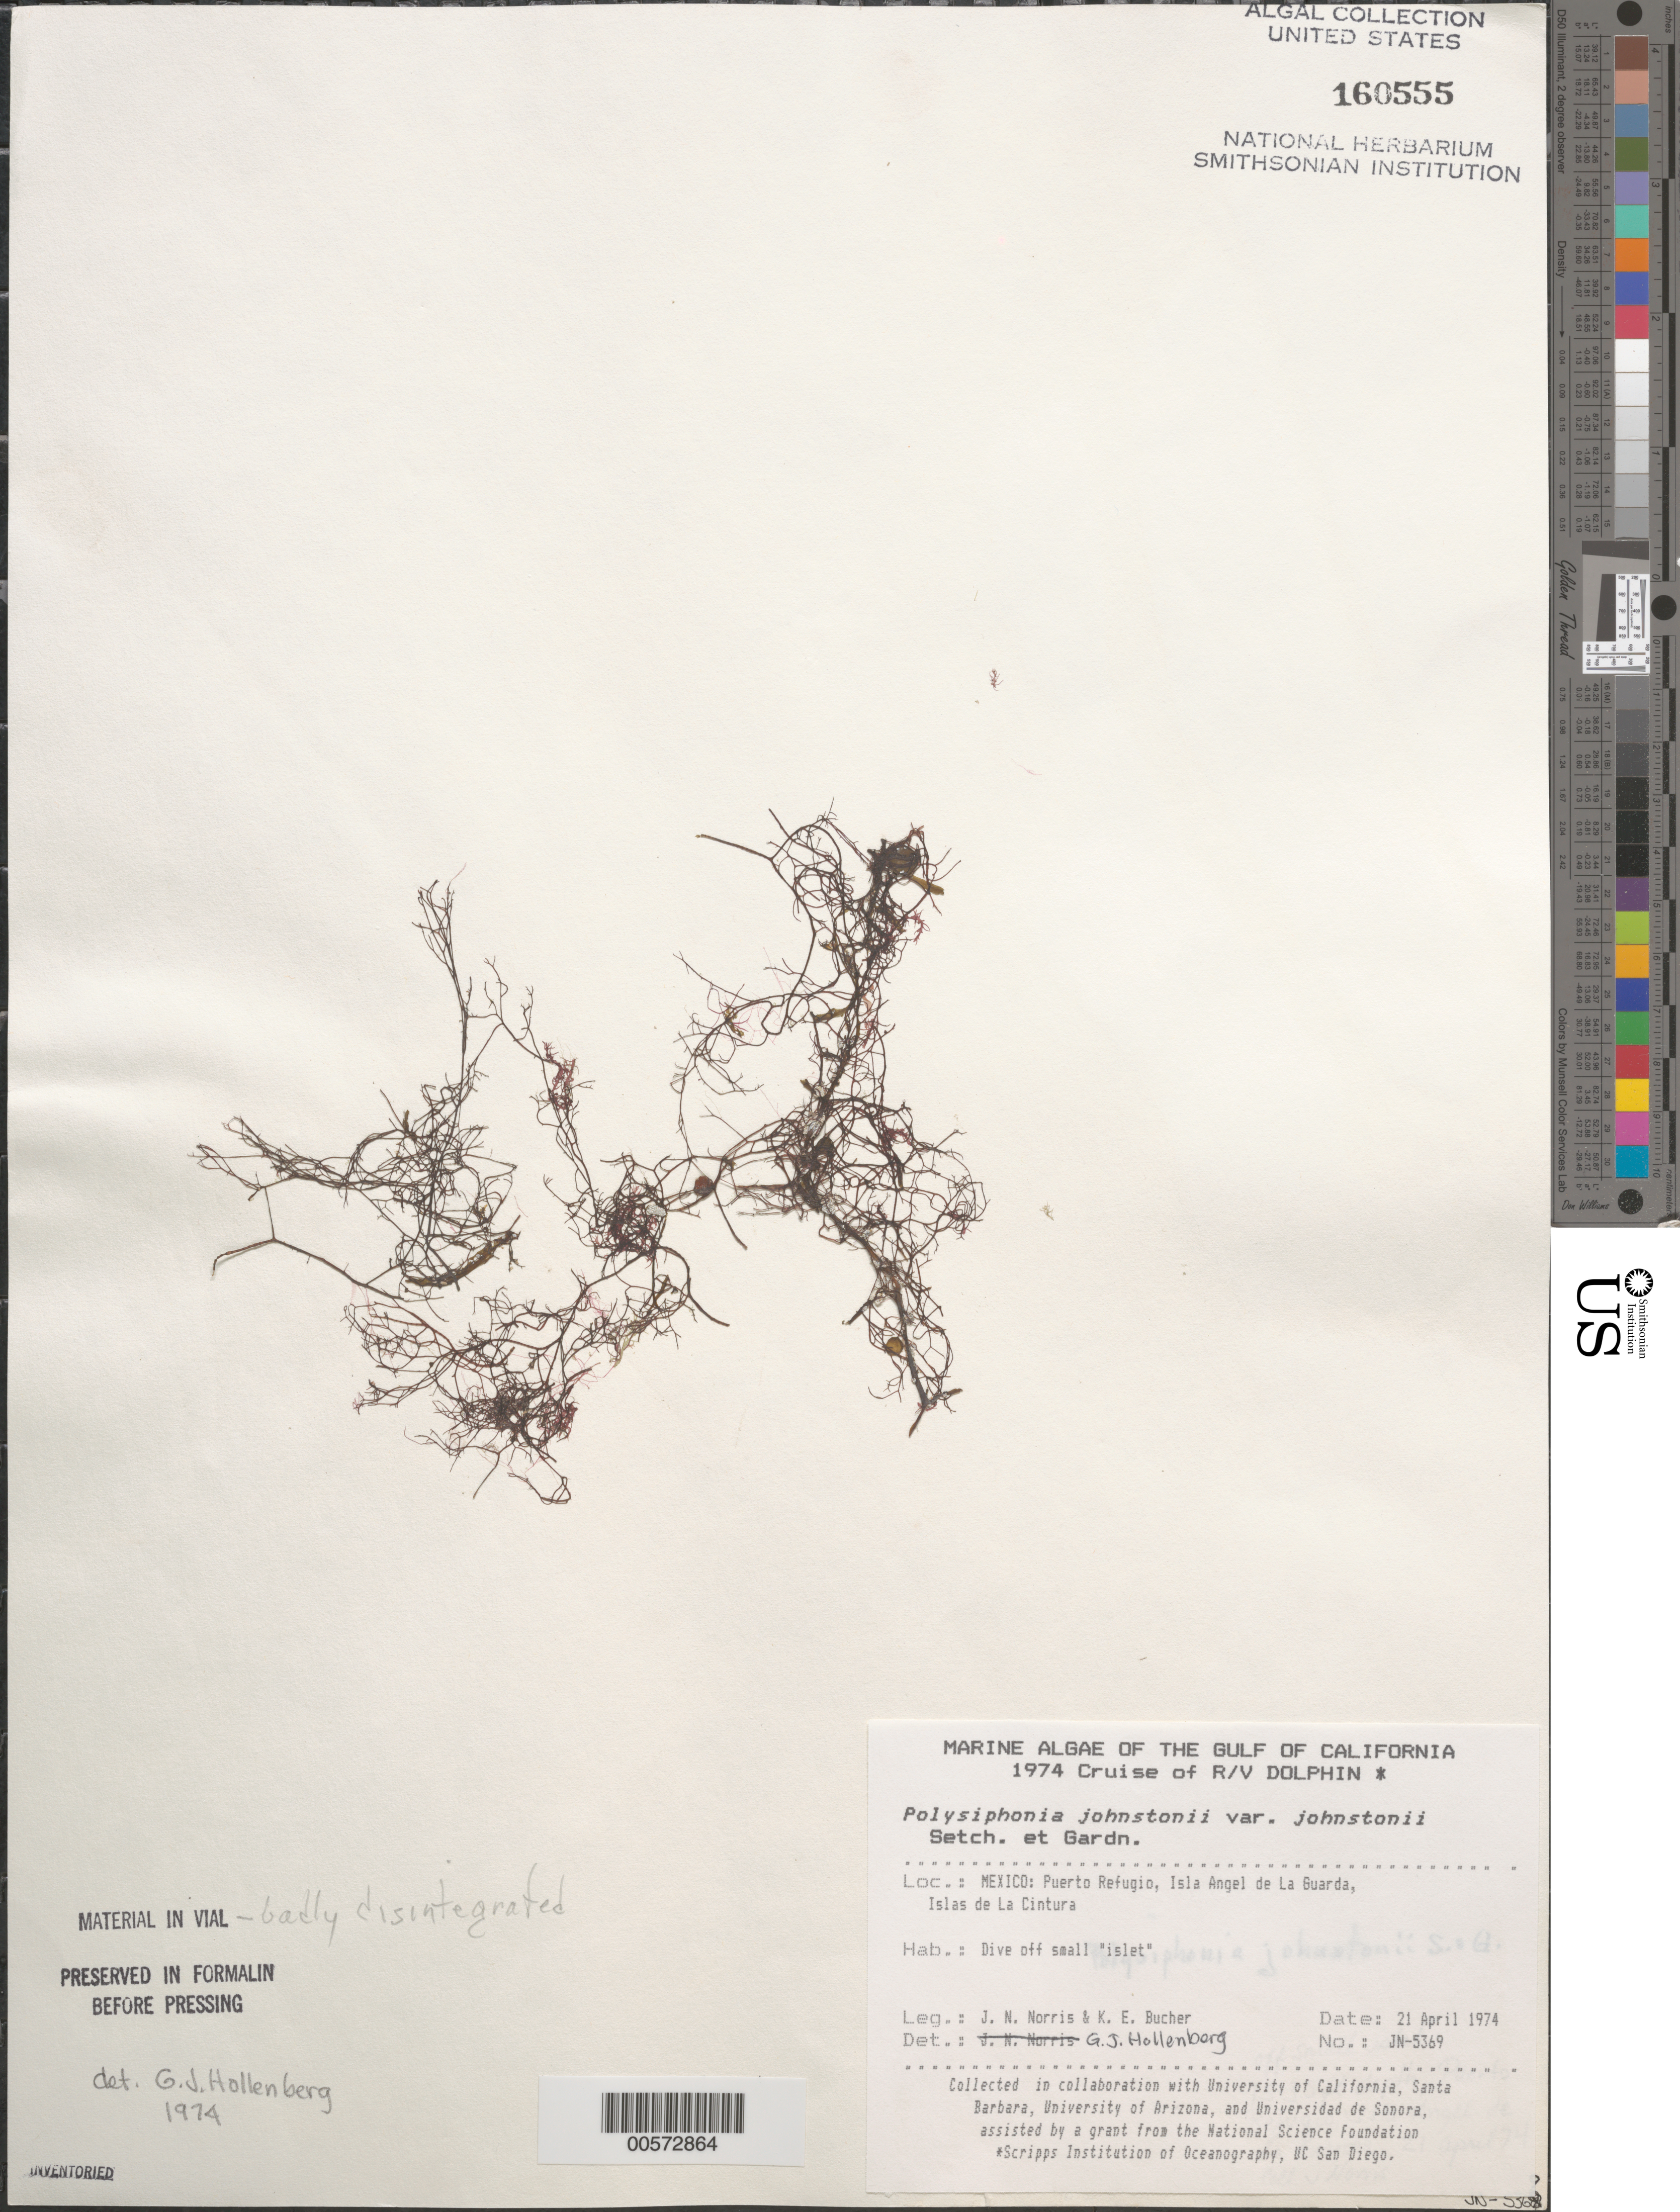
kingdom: Plantae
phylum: Rhodophyta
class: Florideophyceae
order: Ceramiales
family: Rhodomelaceae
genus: Melanothamnus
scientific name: Melanothamnus johnstonii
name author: (Setchell & N.L. Gardner) Diaz-Tapia & Maggs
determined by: Algae name updating Project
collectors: J. N. Norris & K. E. Bucher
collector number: JN-5369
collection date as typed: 21 Apr 1974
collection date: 1974-04-21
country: Mexico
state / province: Baja California Norte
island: Isla Angel de la Guarda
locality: Puerto Refugio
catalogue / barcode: US 160555